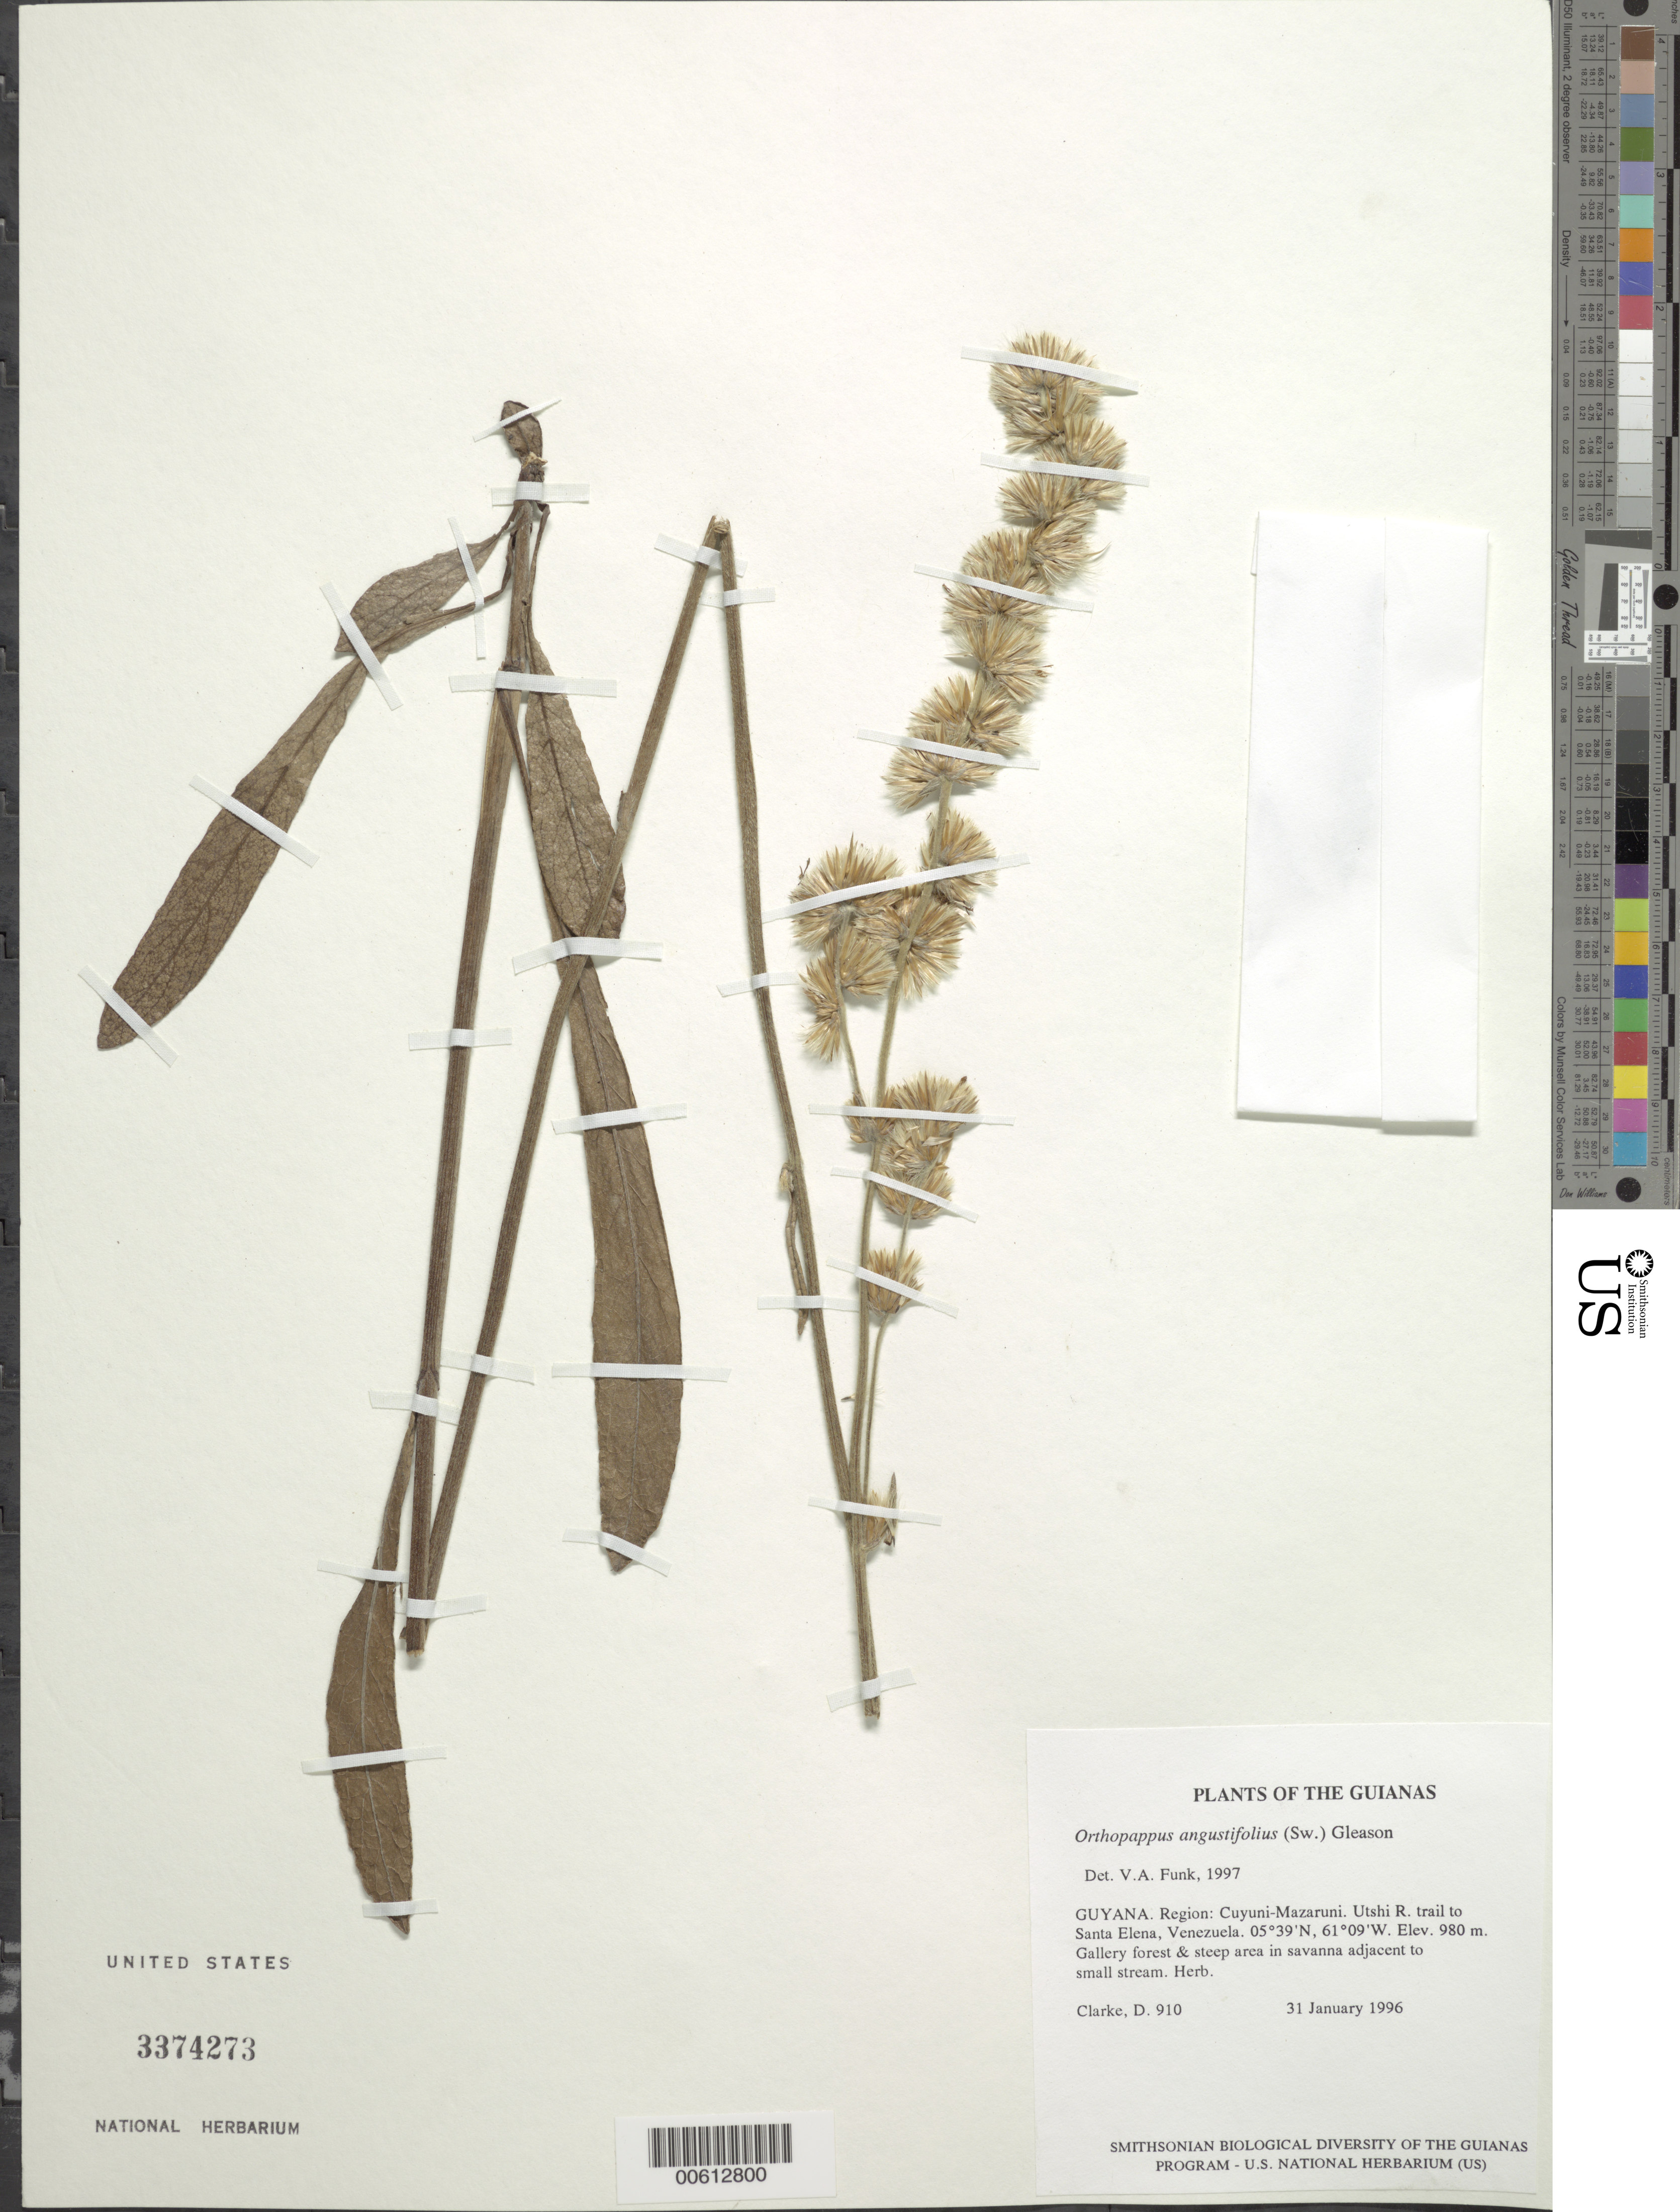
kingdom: Plantae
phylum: Tracheophyta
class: Magnoliopsida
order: Asterales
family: Asteraceae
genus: Orthopappus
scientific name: Orthopappus angustifolius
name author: (Sw.) Gleason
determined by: Funk, Vicki A., (BOT), Smithsonian Institution - National Museum of Natural History (UNITED STATES)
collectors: H. D. Clarke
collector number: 910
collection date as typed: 31 January 1996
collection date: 1996-01-31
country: Guyana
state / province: Cuyuni-Mazaruni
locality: Utshi R. trail to Santa Elena, Venezuela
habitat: Gallery forest & steep area in savanna adjacent to small stream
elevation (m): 980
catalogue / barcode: US 3374273